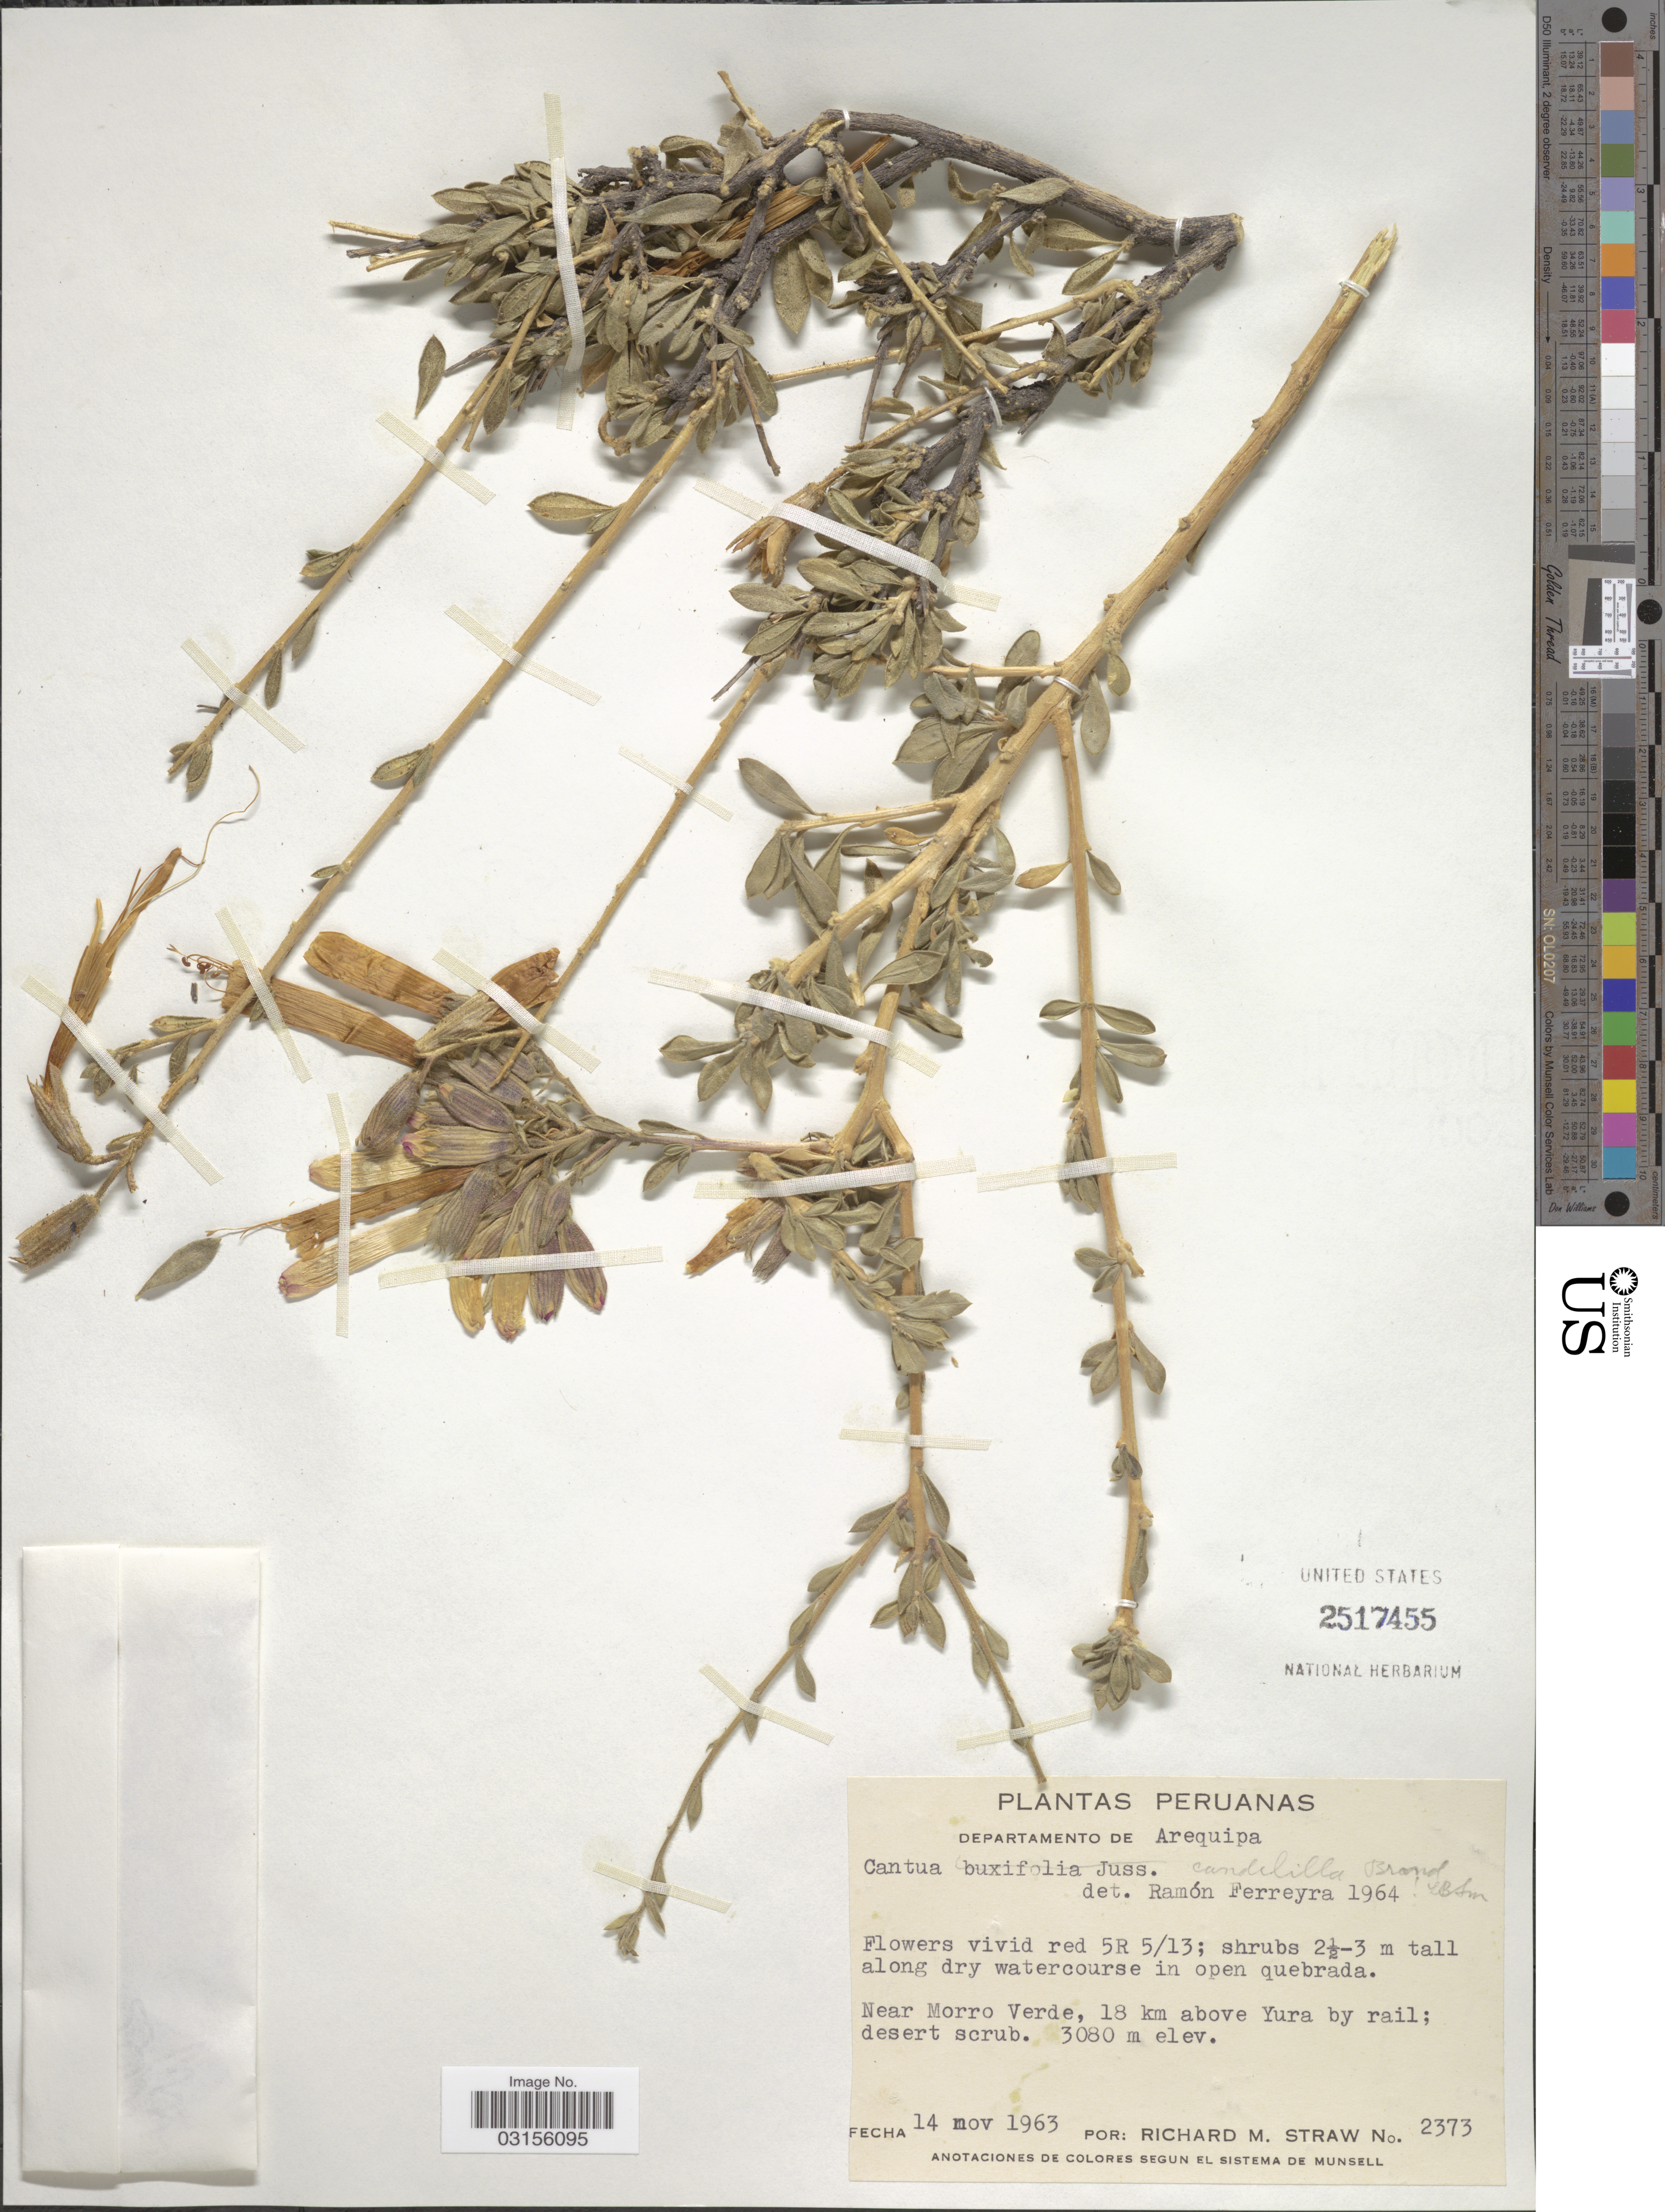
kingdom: Plantae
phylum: Tracheophyta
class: Magnoliopsida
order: Ericales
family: Polemoniaceae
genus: Cantua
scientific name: Cantua candelilla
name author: Brand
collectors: R. M. Straw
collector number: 2373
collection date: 1963-11-14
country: Peru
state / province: Arequipa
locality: Departamento de Arequipa. Near Morro Verde, 18 km above Yura by rail.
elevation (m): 3080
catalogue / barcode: US 2517455